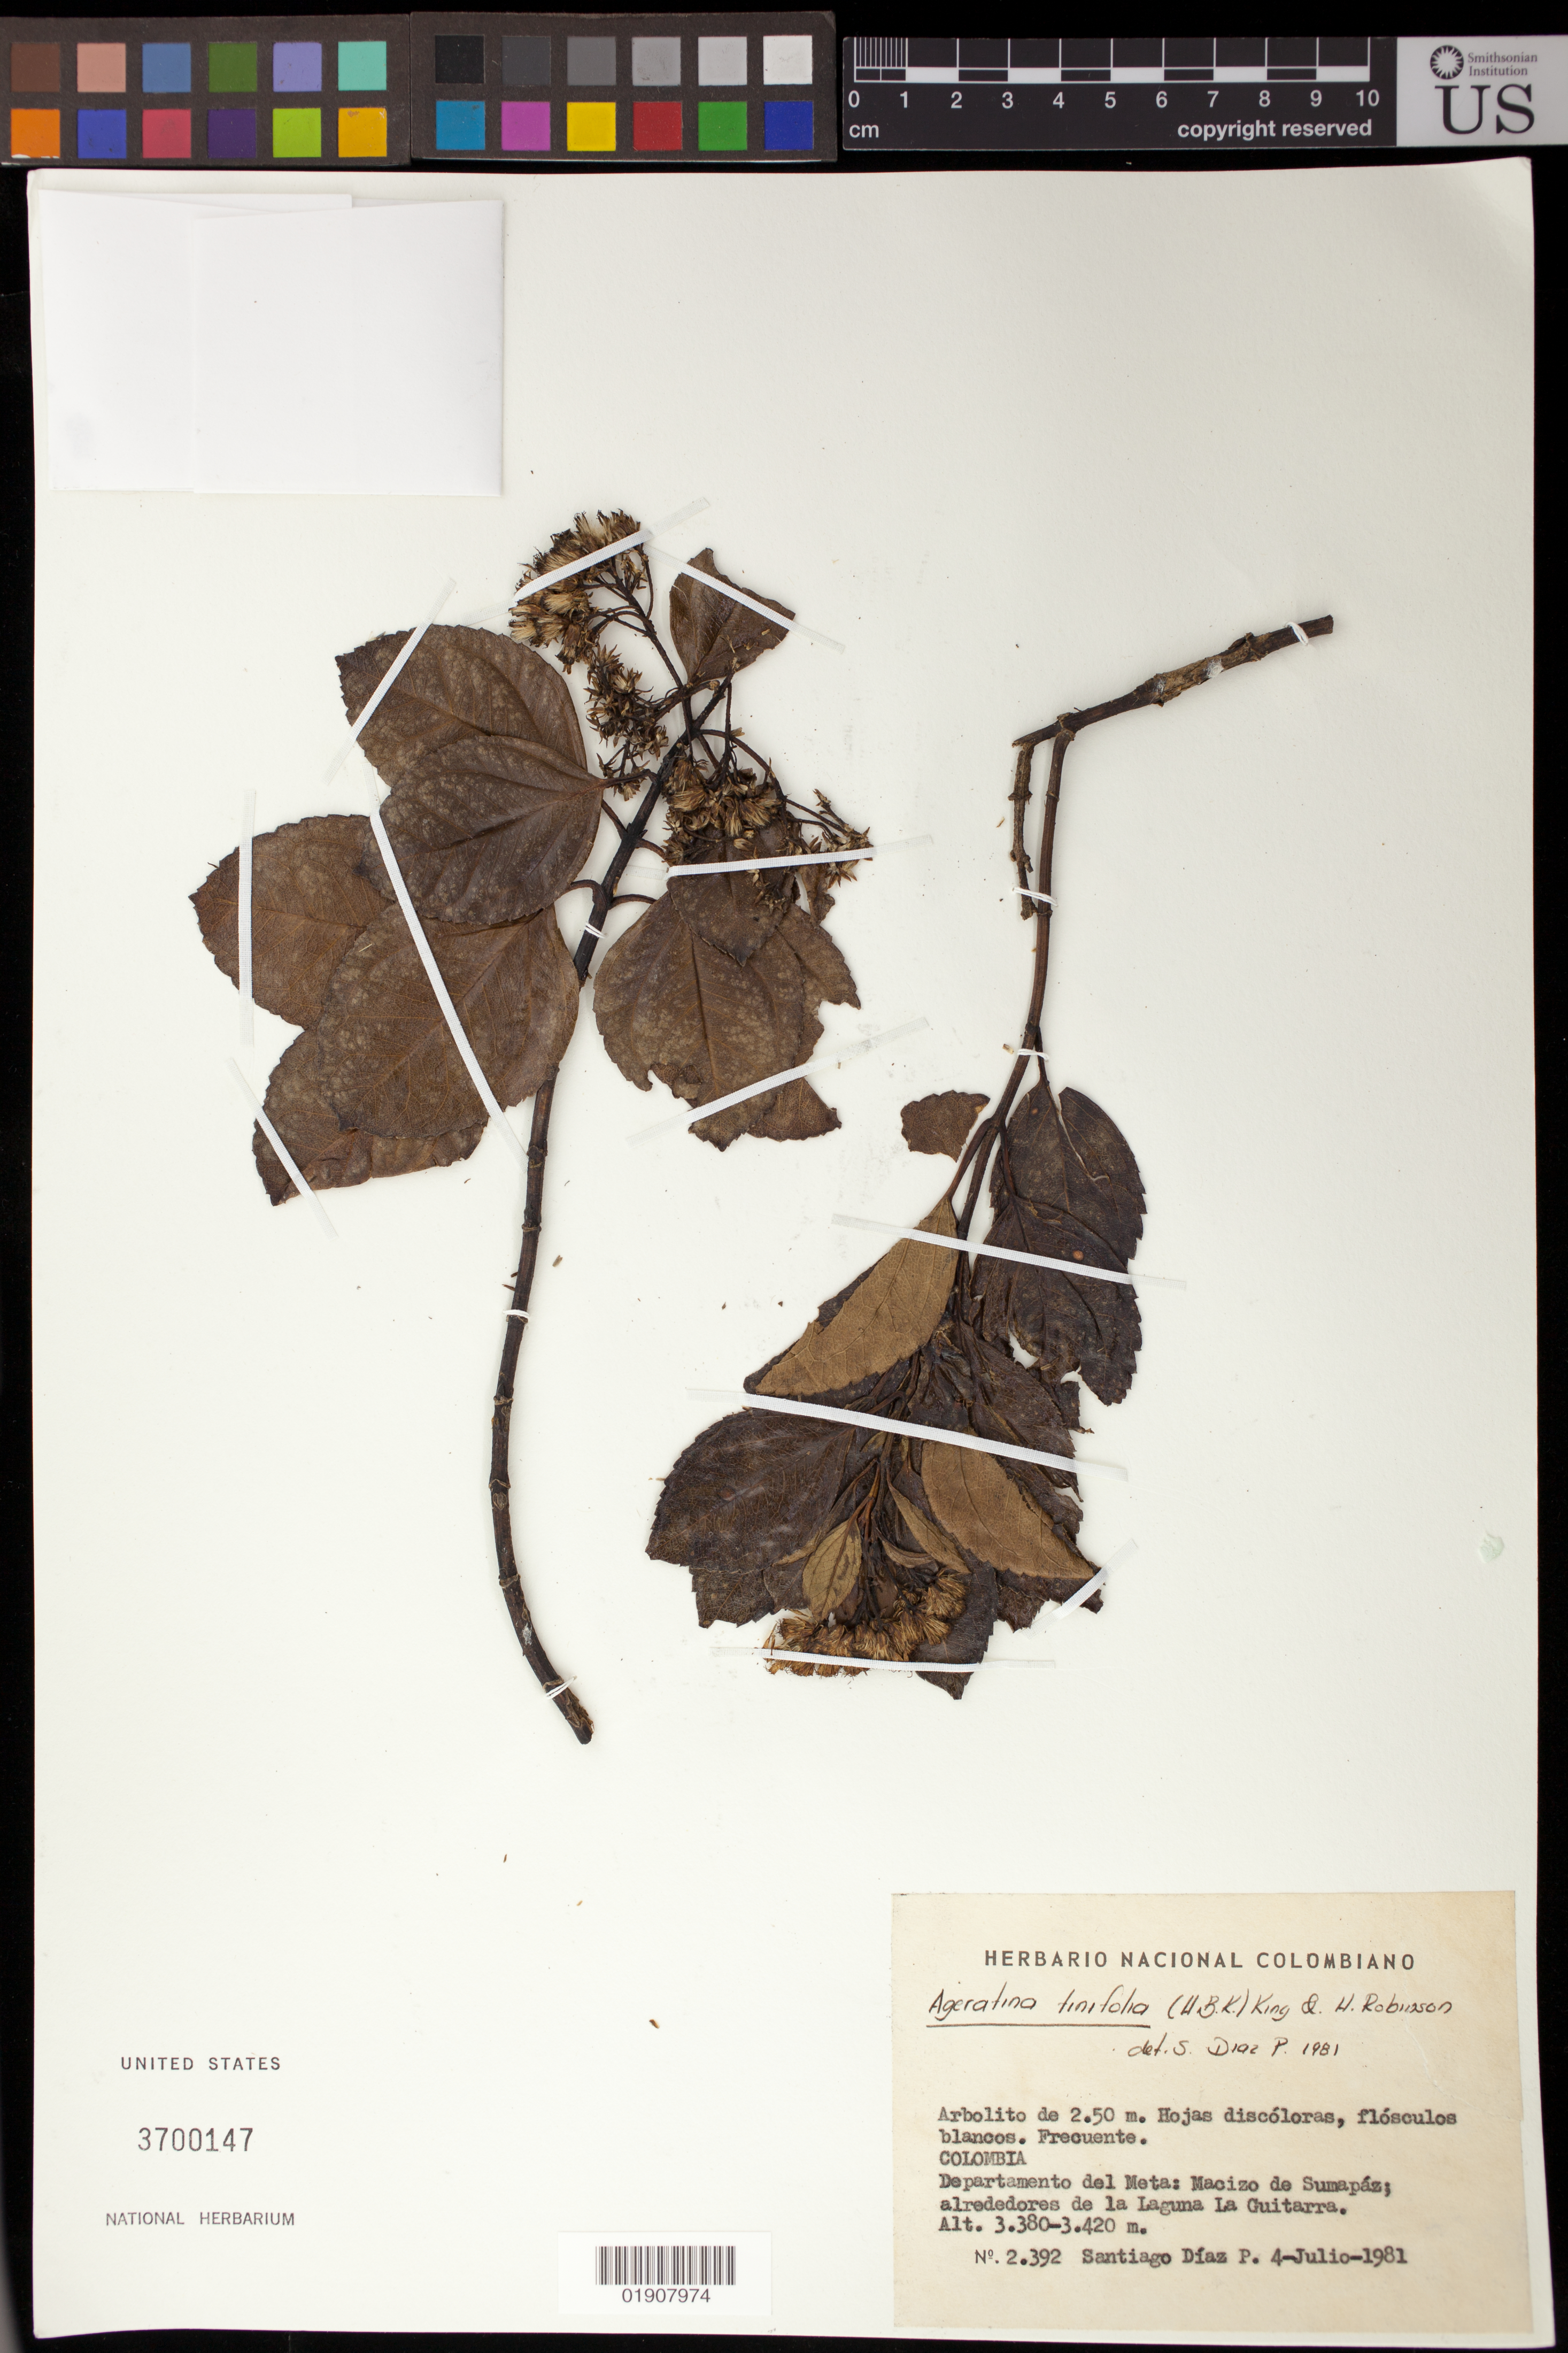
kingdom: Plantae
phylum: Tracheophyta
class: Magnoliopsida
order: Asterales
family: Asteraceae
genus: Ageratina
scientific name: Ageratina tinifolia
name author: (Kunth) R.M. King & H. Rob.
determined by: Díaz Píedrahíta, S.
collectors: S. Díaz Píedrahíta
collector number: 2392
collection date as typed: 4-Julio-1981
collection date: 1981-07-04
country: Colombia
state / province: Metá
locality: Macizo de Sumapaz; alrededores de la Laguna La Guitarra.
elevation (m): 3380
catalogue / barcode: US 3700147